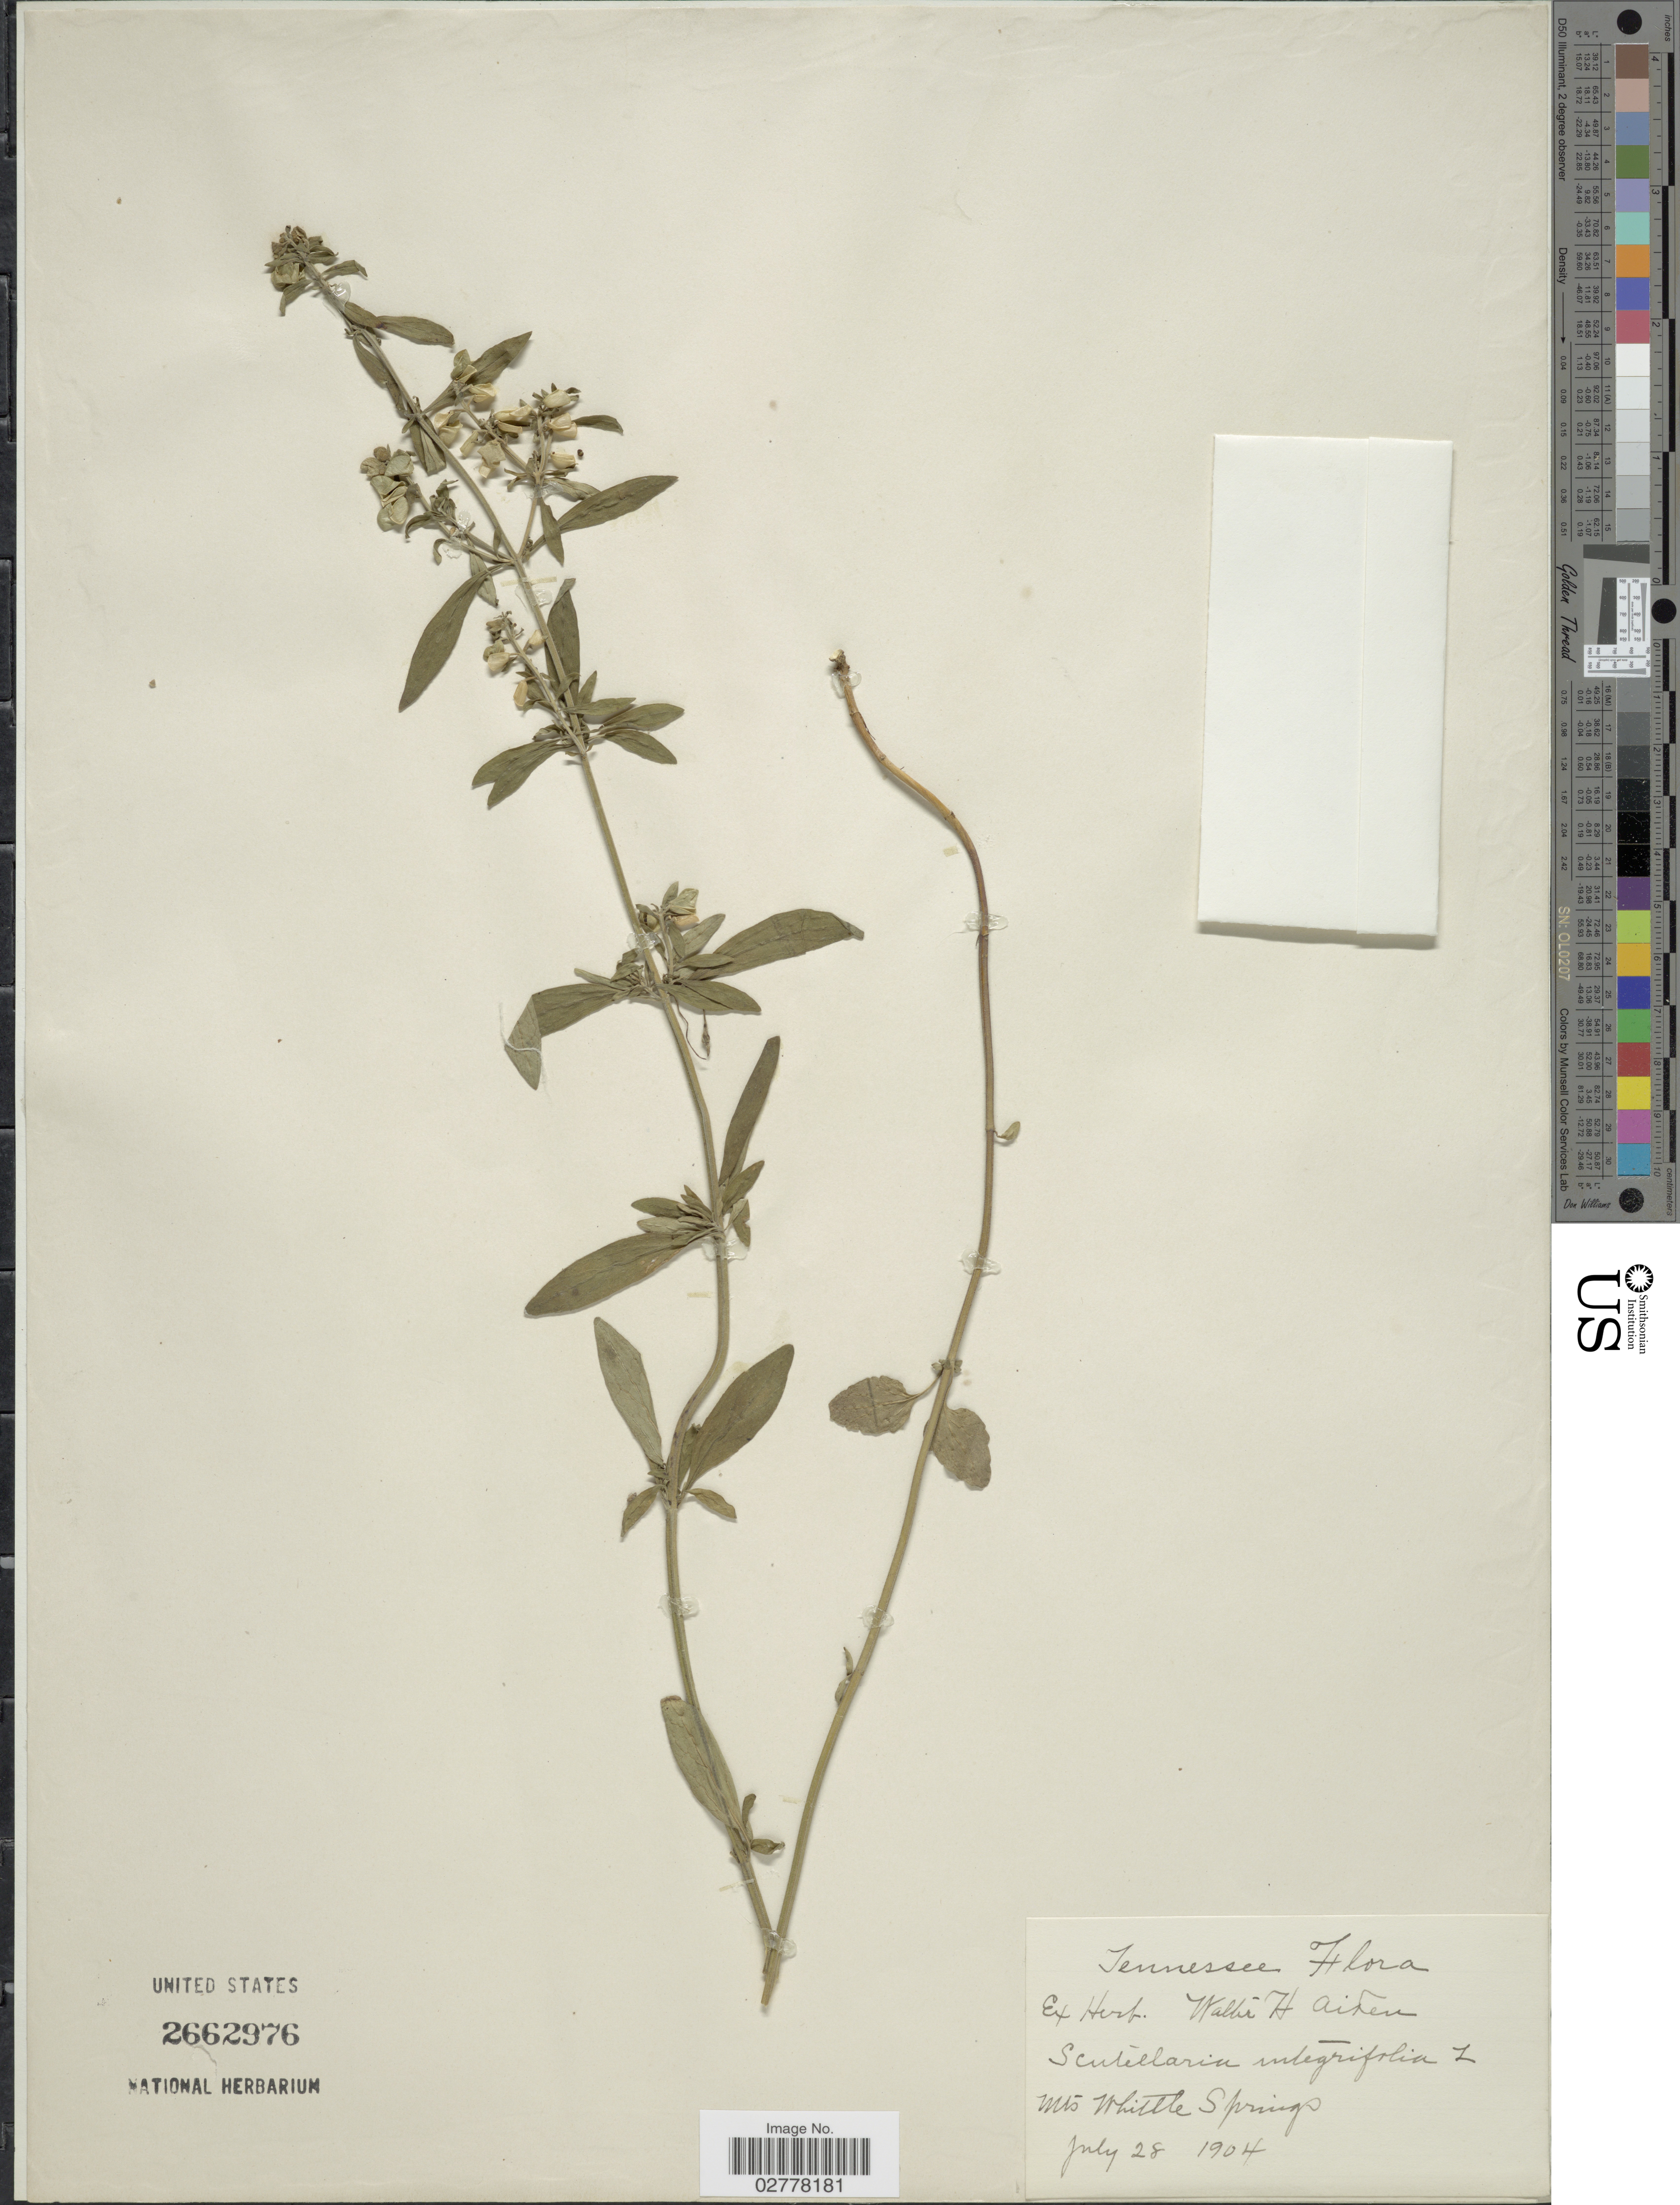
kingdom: Plantae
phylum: Tracheophyta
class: Magnoliopsida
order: Lamiales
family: Lamiaceae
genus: Scutellaria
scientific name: Scutellaria integrifolia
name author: L.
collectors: Ex herb. Walter H. Aiken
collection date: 1904-07-28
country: United States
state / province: Tennessee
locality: Mts Whittle Springs.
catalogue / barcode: US 2662976